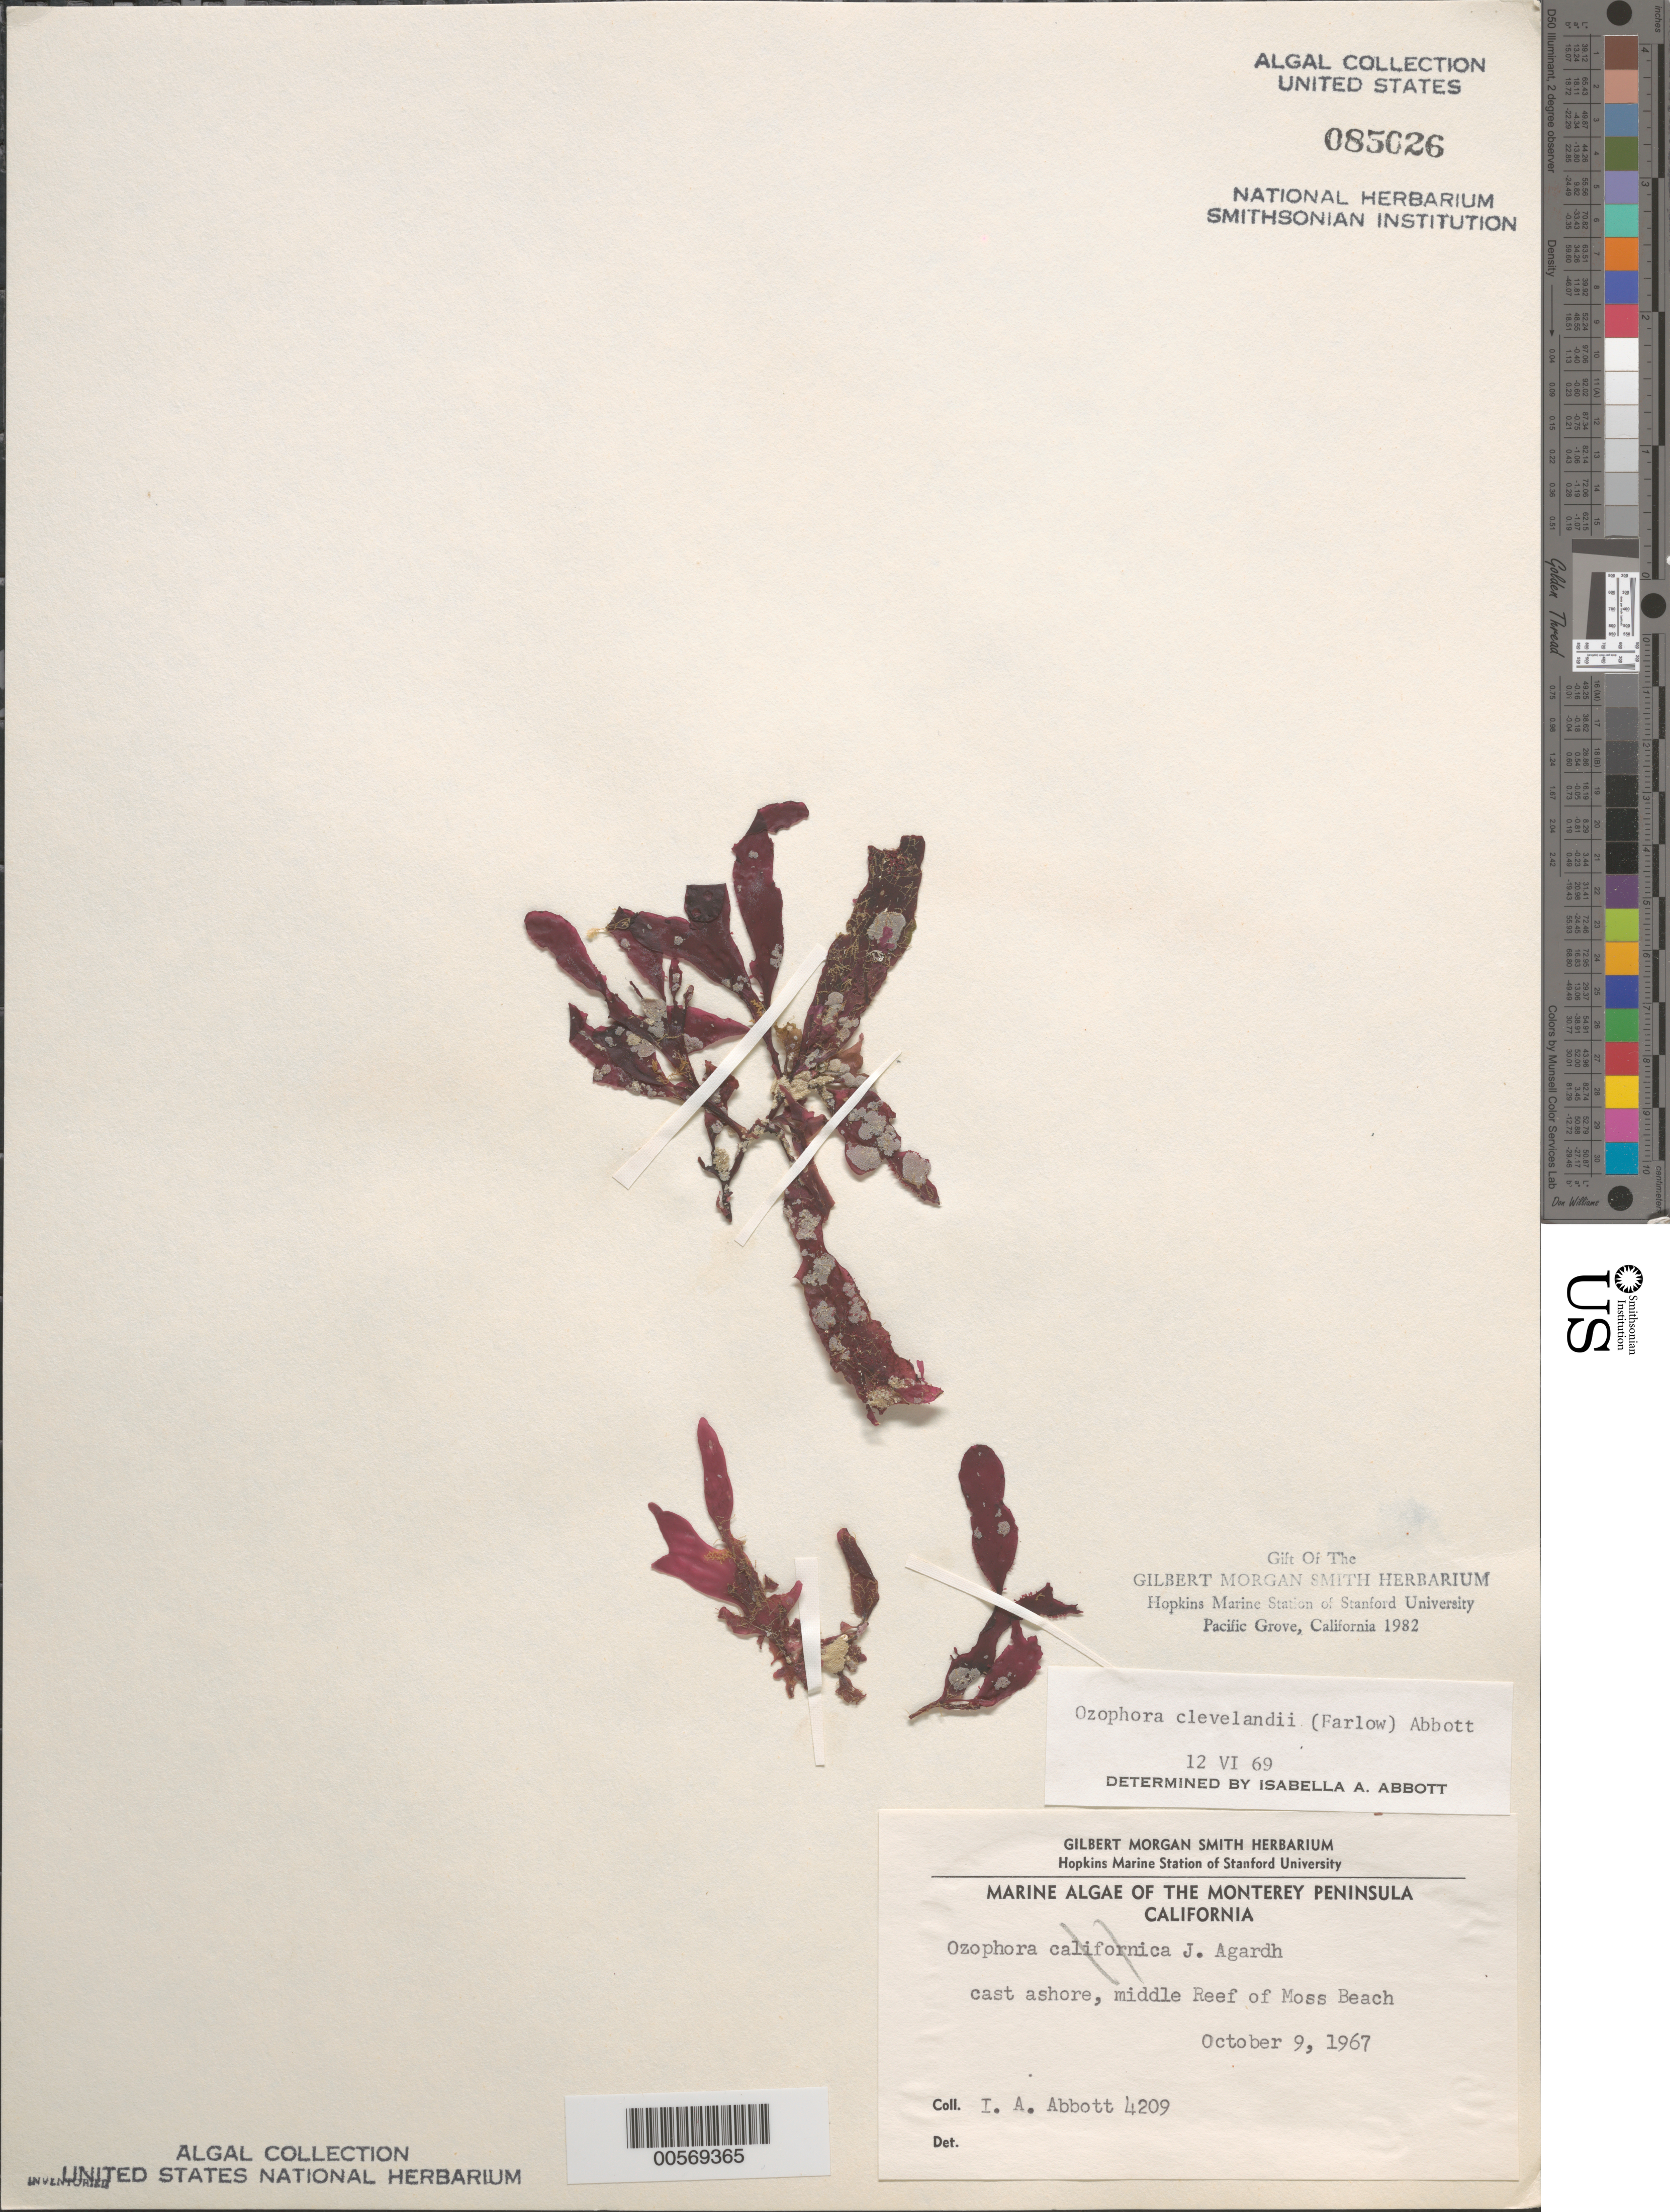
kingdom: Plantae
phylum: Rhodophyta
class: Florideophyceae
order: Gigartinales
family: Phyllophoraceae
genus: Ozophora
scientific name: Ozophora clevelandii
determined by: Abbott, Isabella A.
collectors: I. A. Abbott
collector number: IAA 4209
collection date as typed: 09 Oct 1967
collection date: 1967-10-09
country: United States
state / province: California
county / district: Monterey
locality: Middle Reef of Moss Beach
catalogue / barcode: US 85026